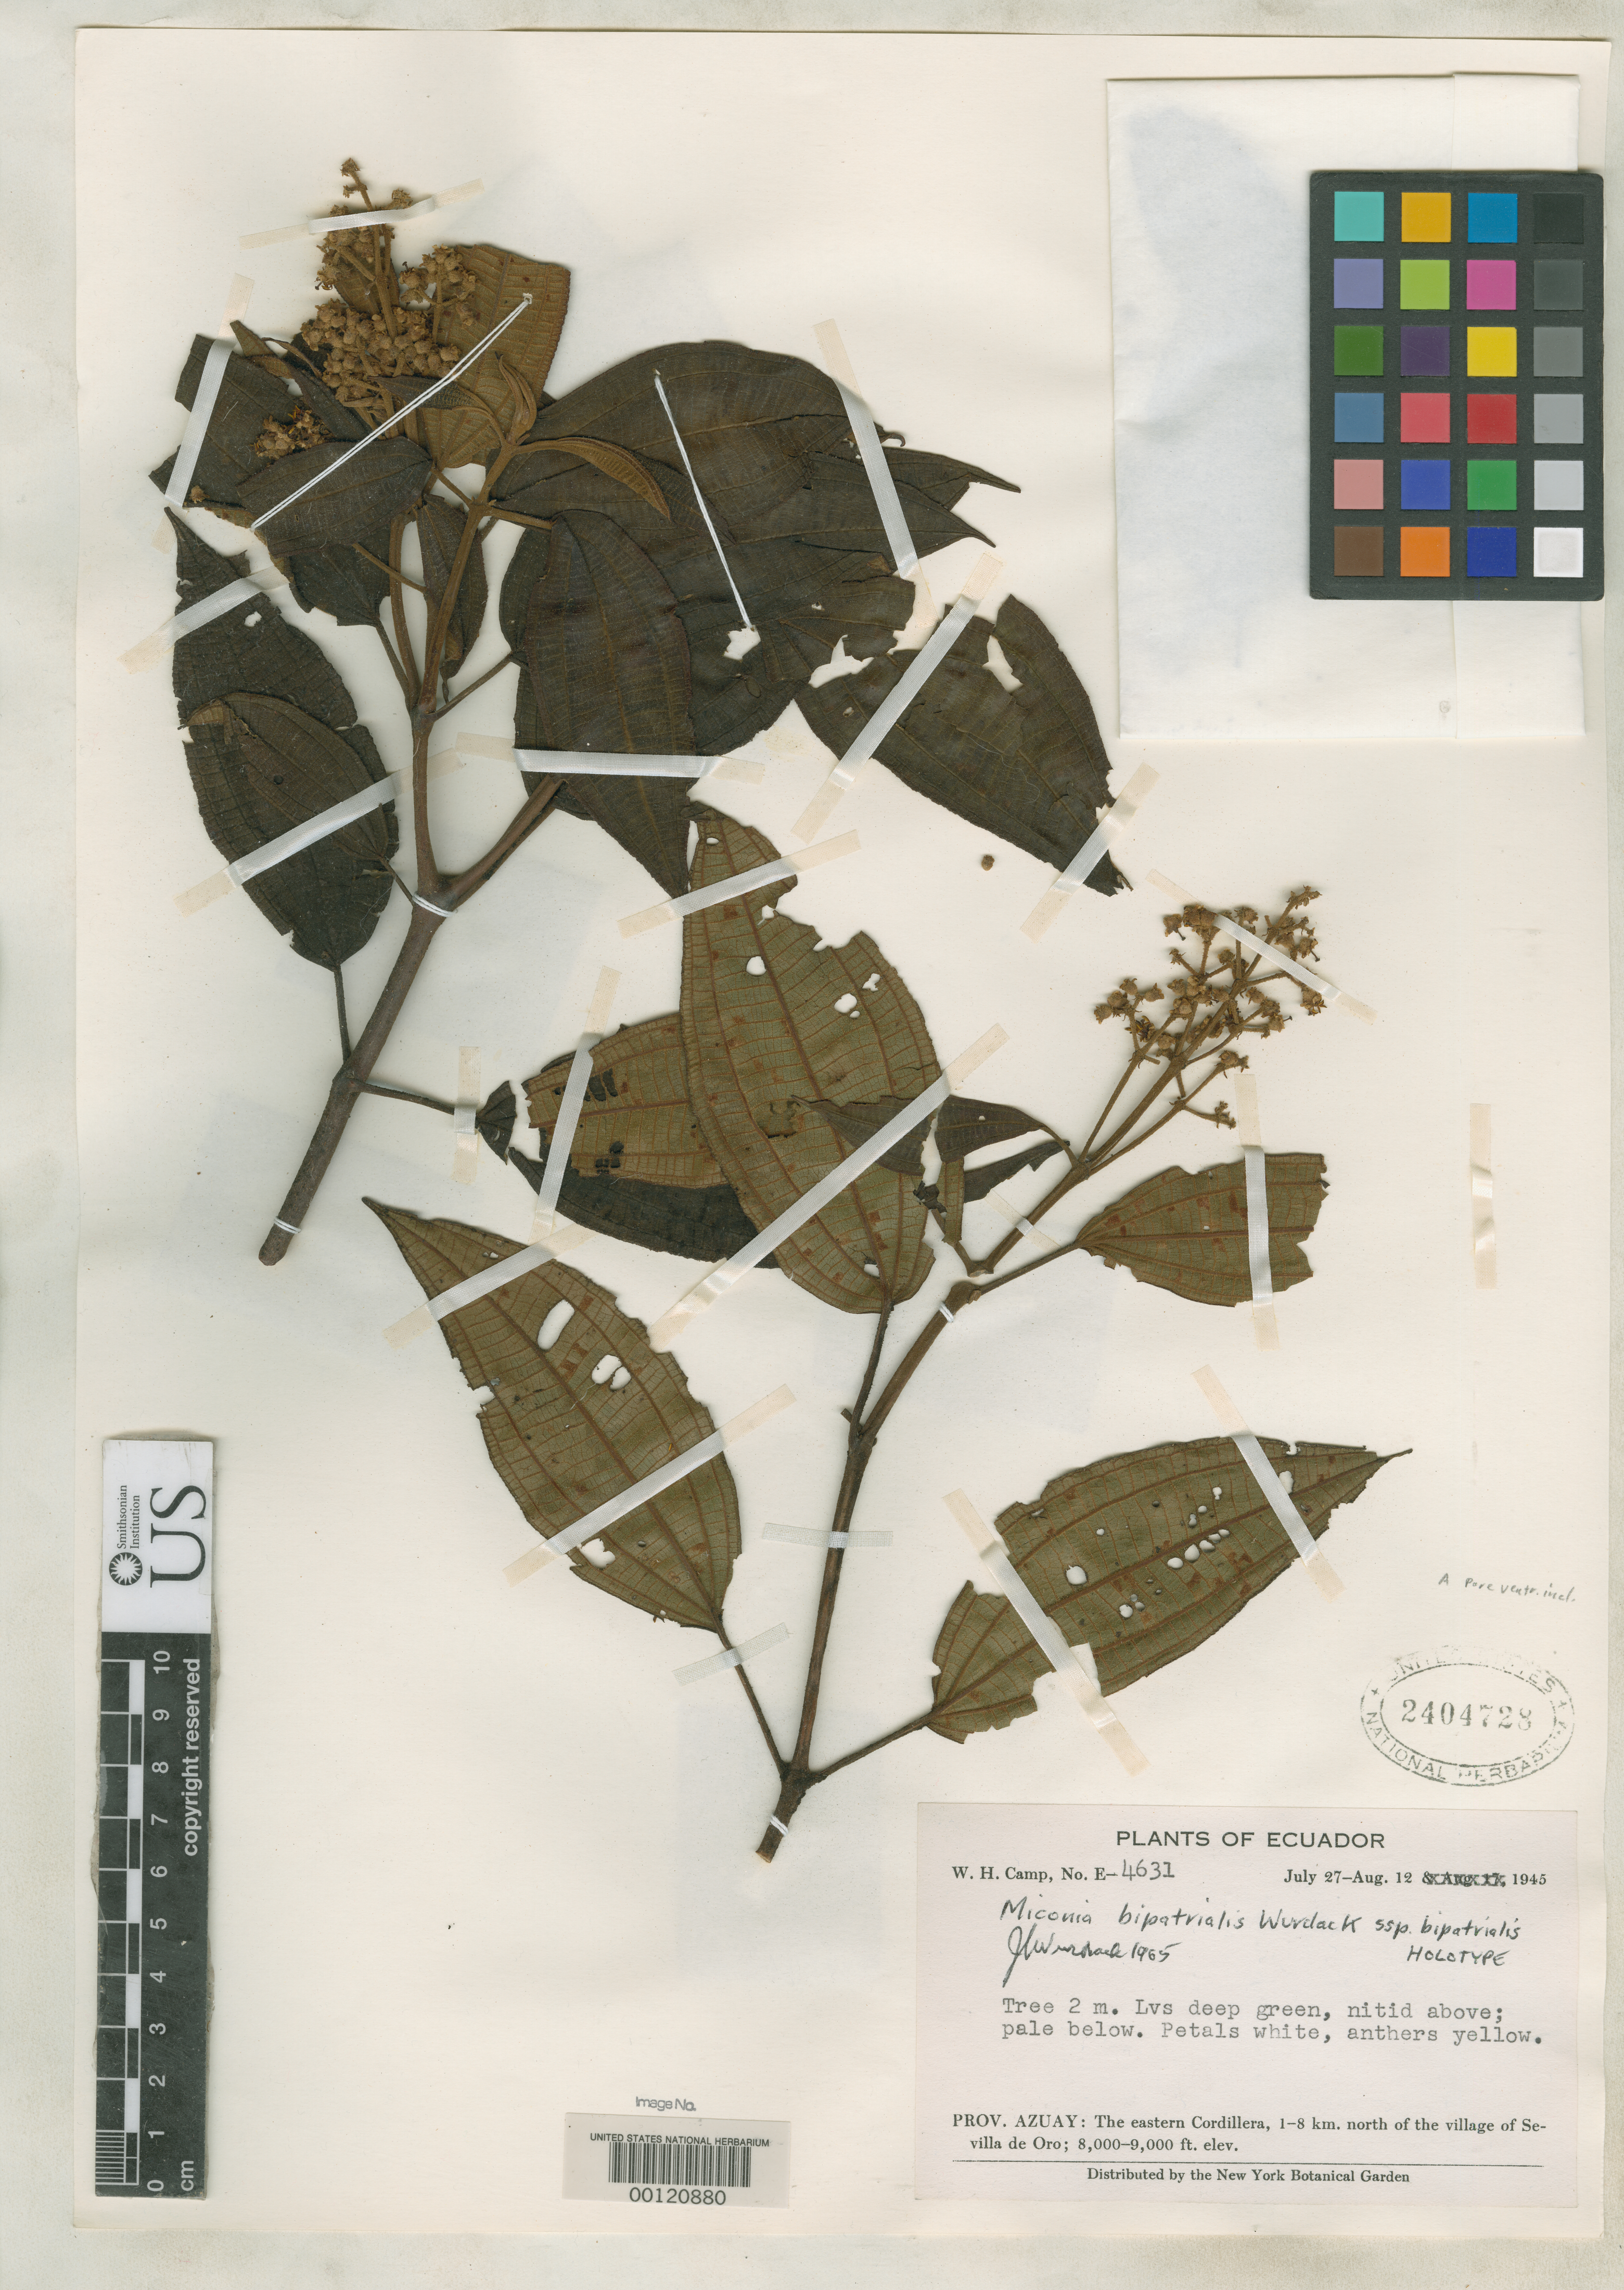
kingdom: Plantae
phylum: Tracheophyta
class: Magnoliopsida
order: Myrtales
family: Melastomataceae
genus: Miconia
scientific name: Miconia bipatrialis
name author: Wurdack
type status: Holotype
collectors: W. H. Camp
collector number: E-4631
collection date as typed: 27 Jul 1945 to 12 Aug 1945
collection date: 1945-07-27/1945-08-12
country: Ecuador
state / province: Azuay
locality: Sevilla de Oro.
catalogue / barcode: US 2404728